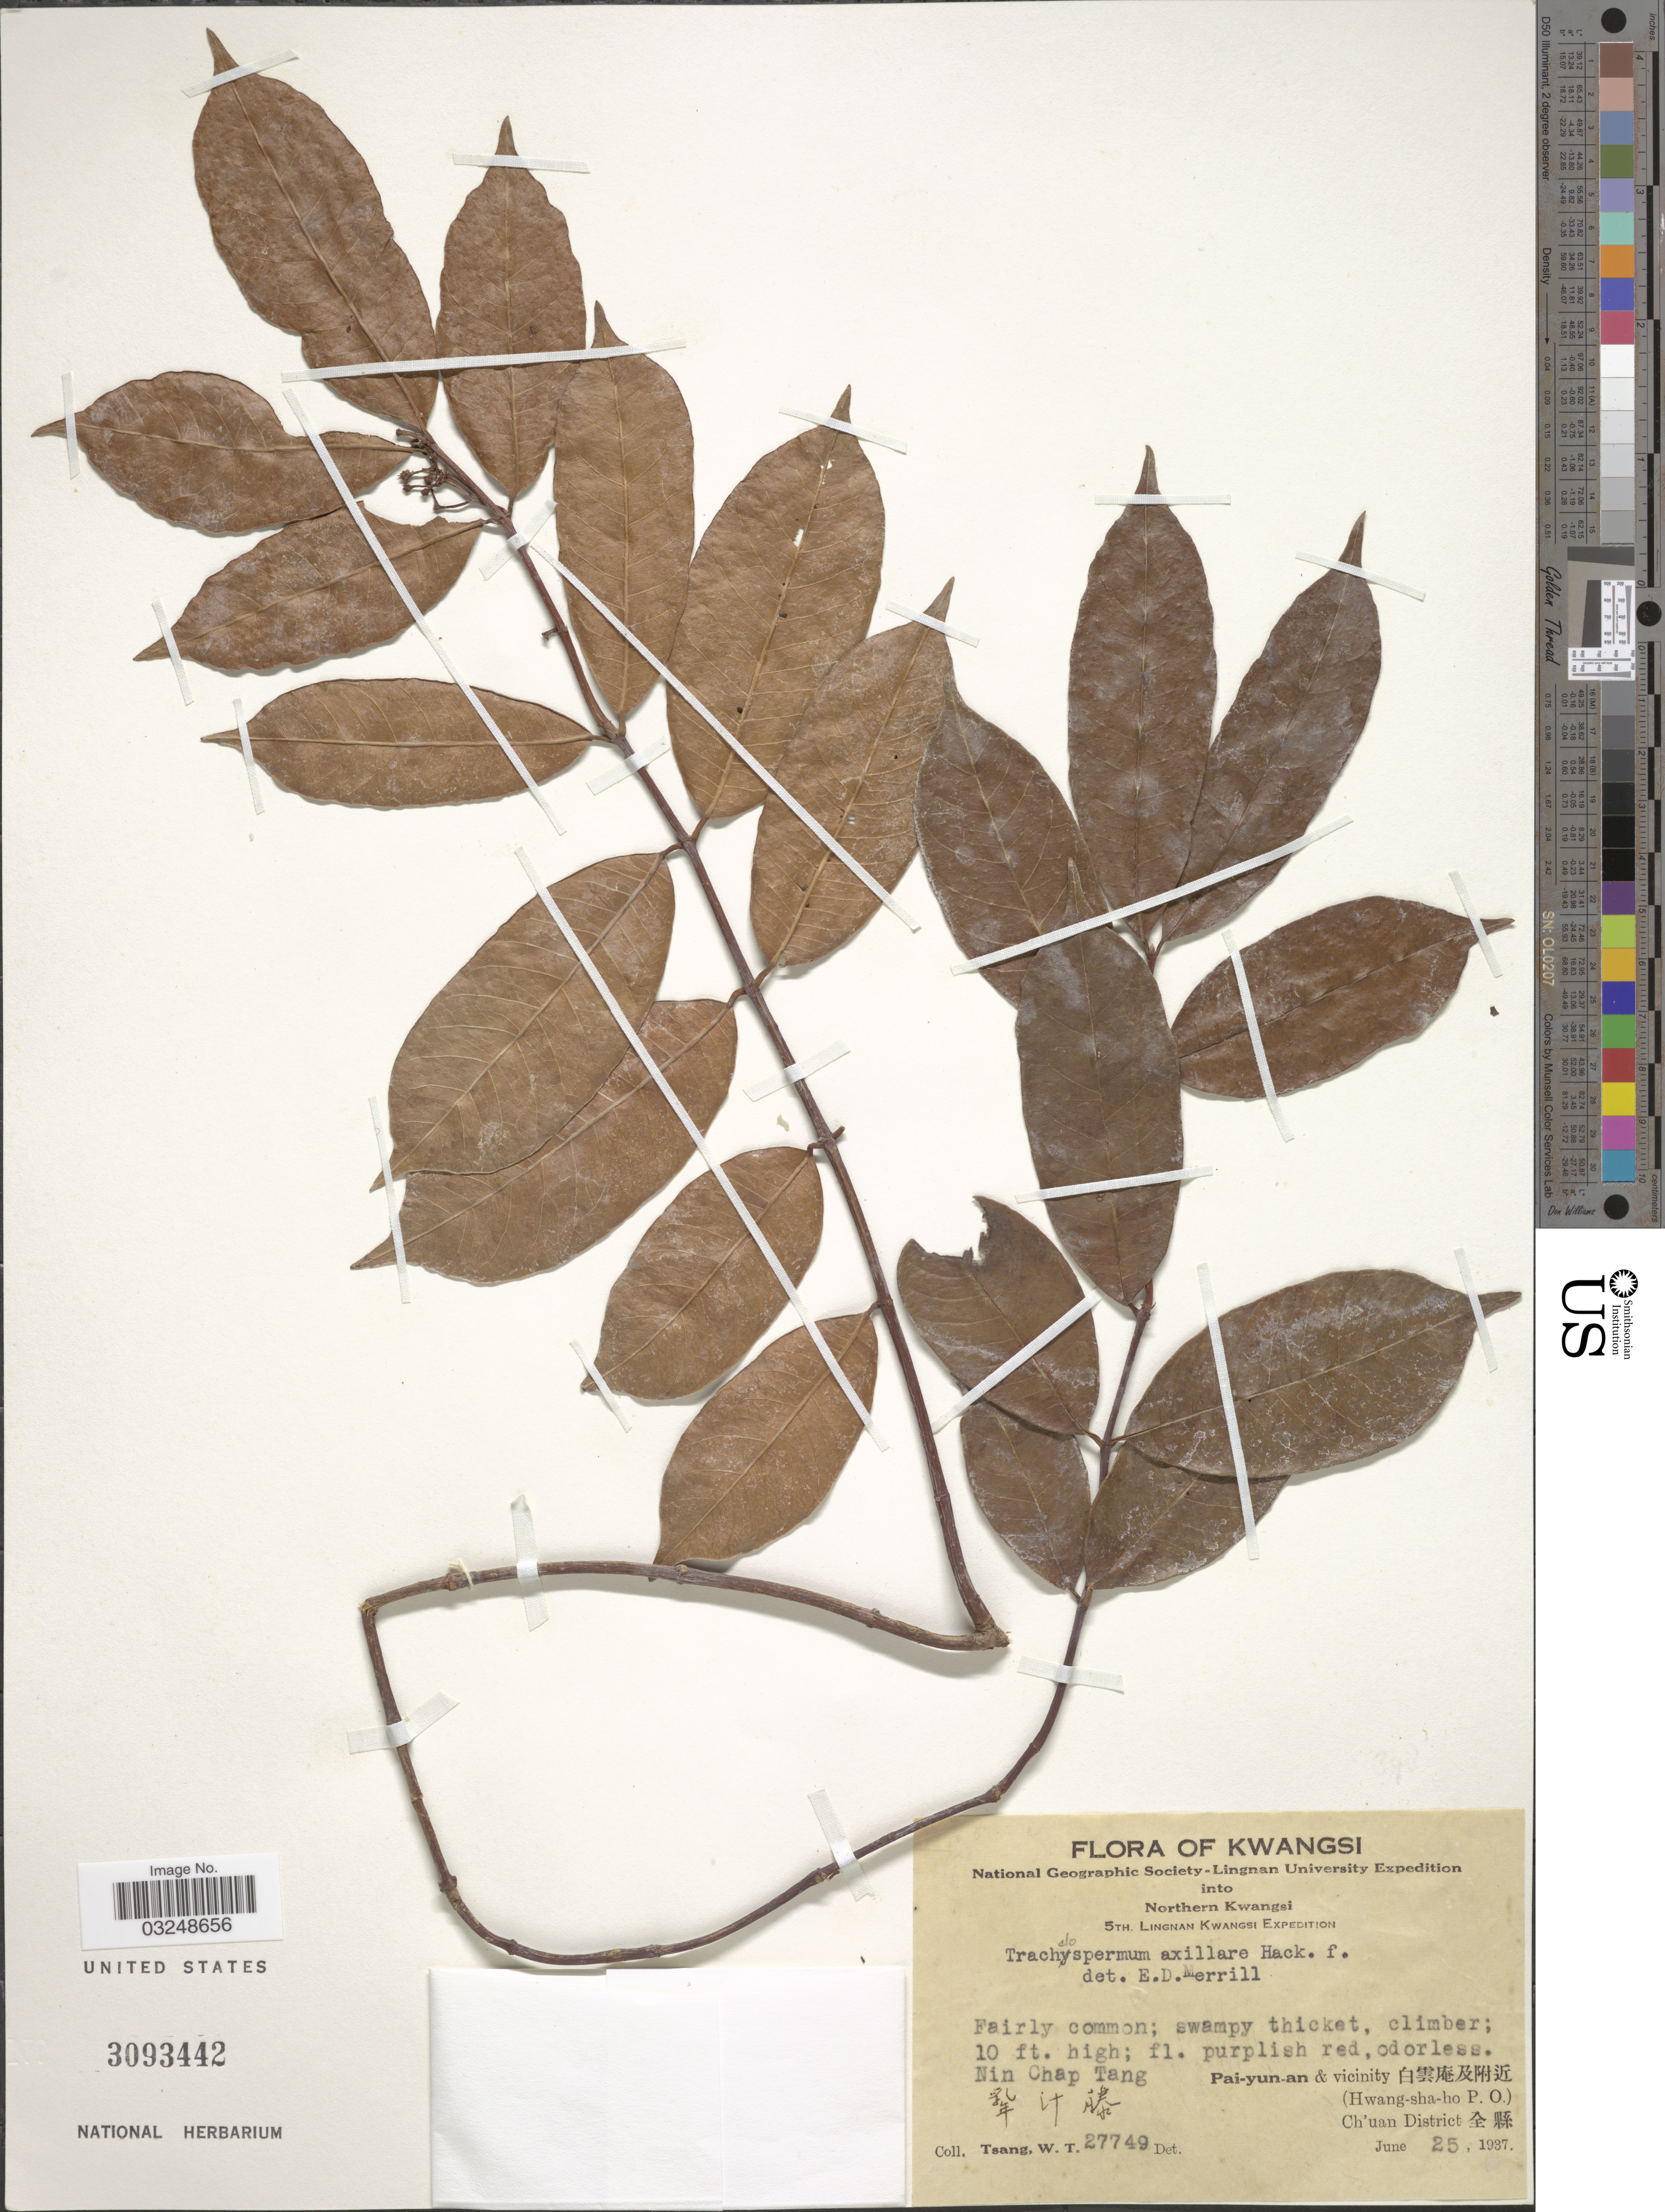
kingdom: Plantae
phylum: Tracheophyta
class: Magnoliopsida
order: Gentianales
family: Apocynaceae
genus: Trachelospermum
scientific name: Trachelospermum axillare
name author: Hook. f.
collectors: W. T. Tsang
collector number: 27749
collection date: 1937-06-25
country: China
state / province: Guangxi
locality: Kwasi,Northern Kwangsi, Nin Chap Tang, Pai-yun-an & vicinity (Hwang-sha-ho P.O.), Ch'uan District .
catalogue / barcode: US 3093442